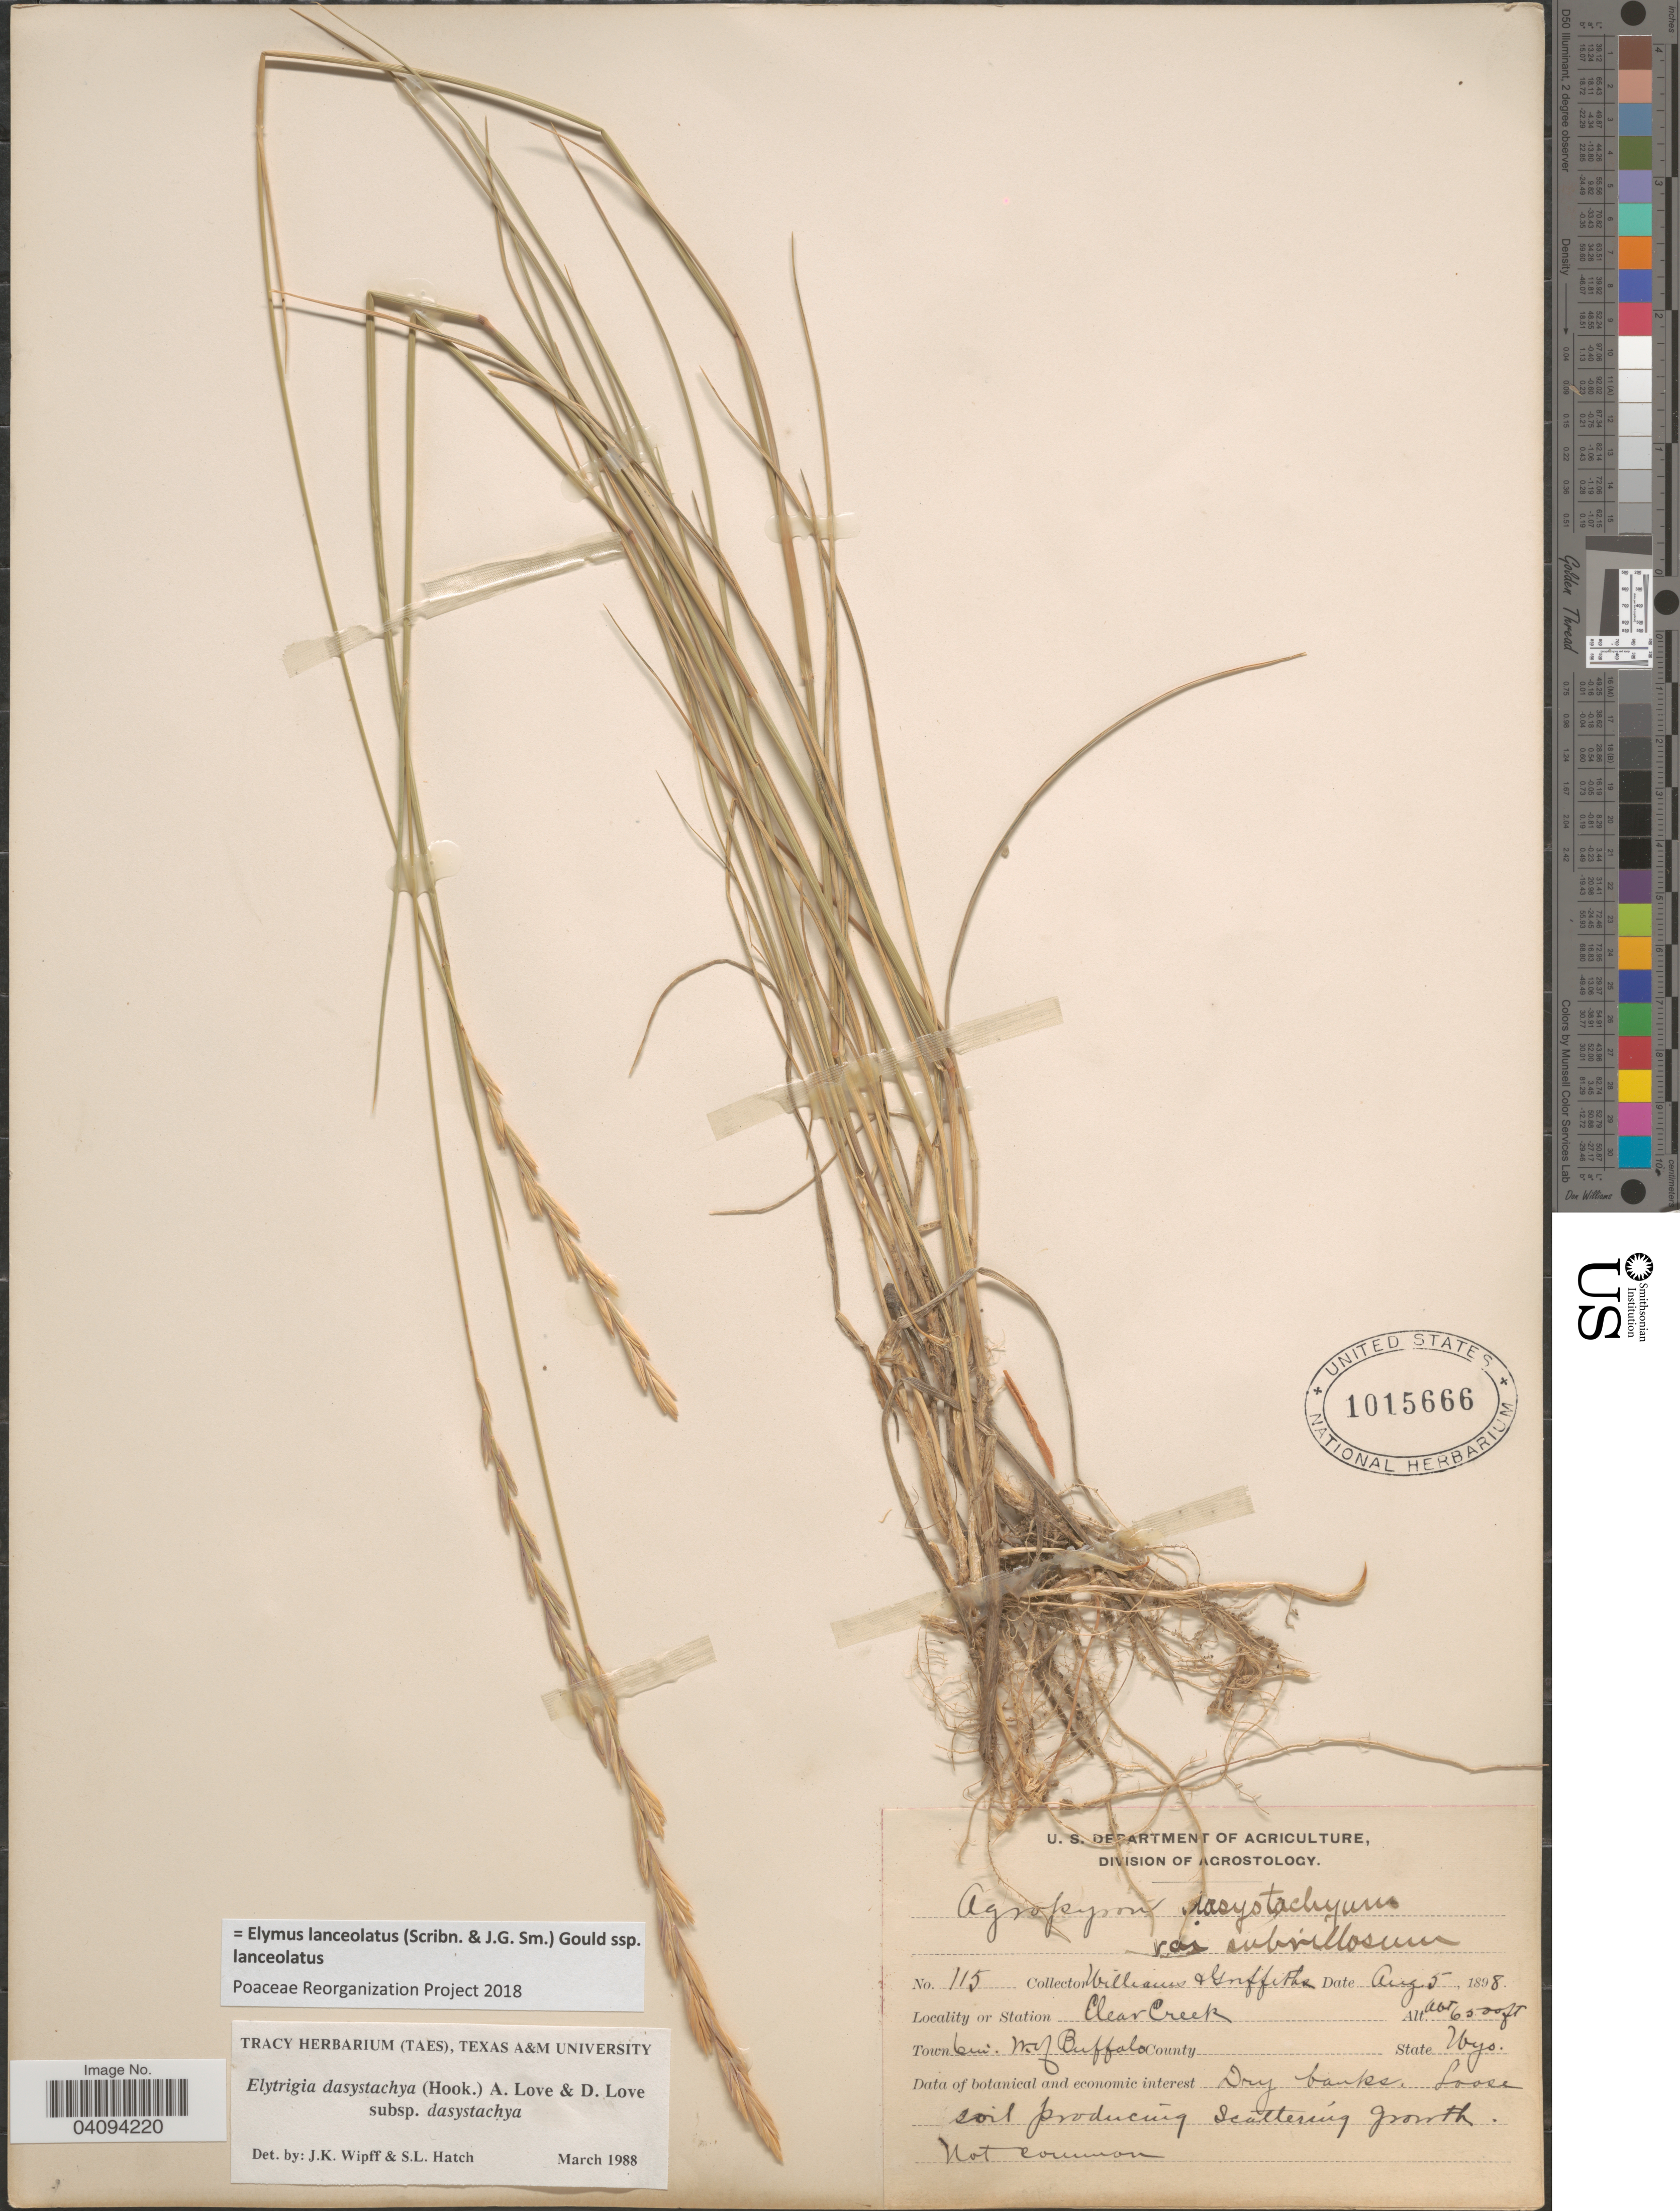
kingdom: Plantae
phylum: Tracheophyta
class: Liliopsida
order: Poales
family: Poaceae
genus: Elymus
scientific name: Elymus lanceolatus subsp. lanceolatus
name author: (Scribn. & J.G. Sm.) Gould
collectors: -- Williams & -- Griffiths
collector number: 115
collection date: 1898-08-05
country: United States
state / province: Wyoming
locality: Clear Creek. Town 6 mi. W. of Buffalo. Dry banks.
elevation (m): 1981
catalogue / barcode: US 1015666